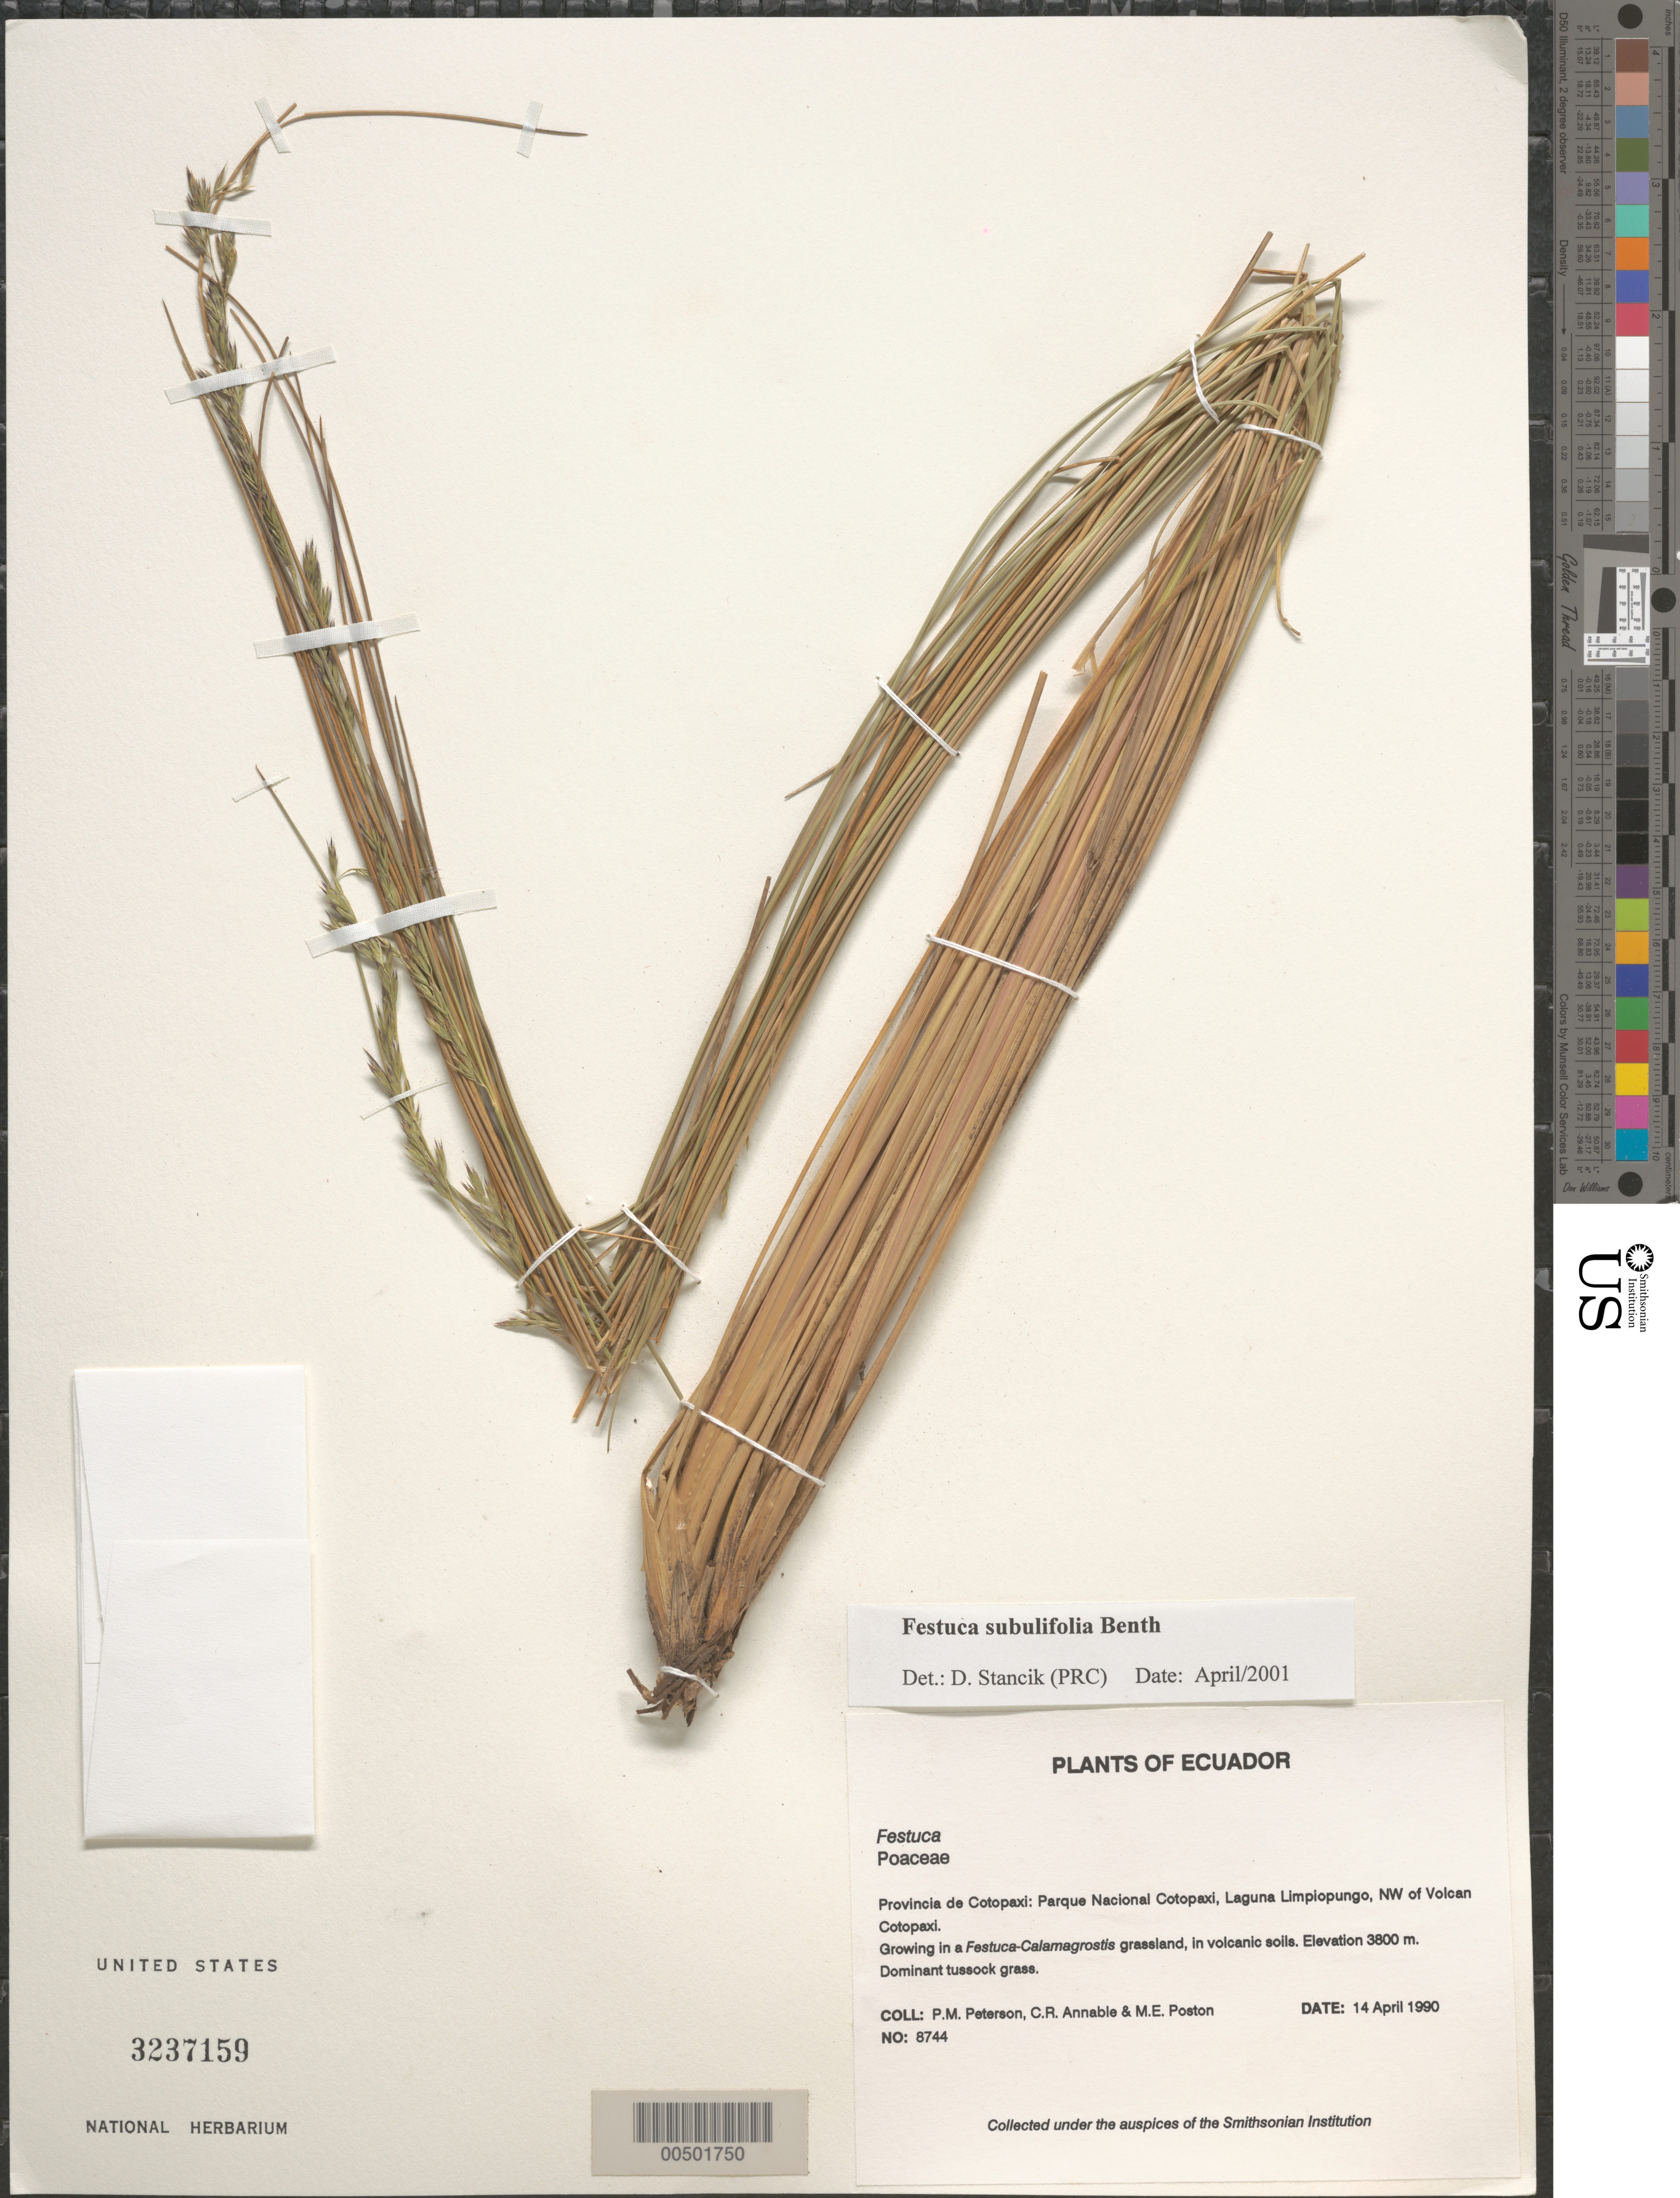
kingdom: Plantae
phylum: Tracheophyta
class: Liliopsida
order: Poales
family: Poaceae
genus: Festuca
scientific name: Festuca subulifolia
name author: Benth.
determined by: Stancik, D.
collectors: P. M. Peterson, C. R. Annable & M. Poston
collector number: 08744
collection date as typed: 14 Apr 1990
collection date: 1990-04-14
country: Ecuador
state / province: Cotopaxi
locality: Parque Nacional Cotopaxi, Laguna Limpiopungo, NW ofVolcan Cotopaxi.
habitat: Growing in a Festuca-Calamagrostis grassland, in volcanic soils.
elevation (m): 3800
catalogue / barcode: US 3237159